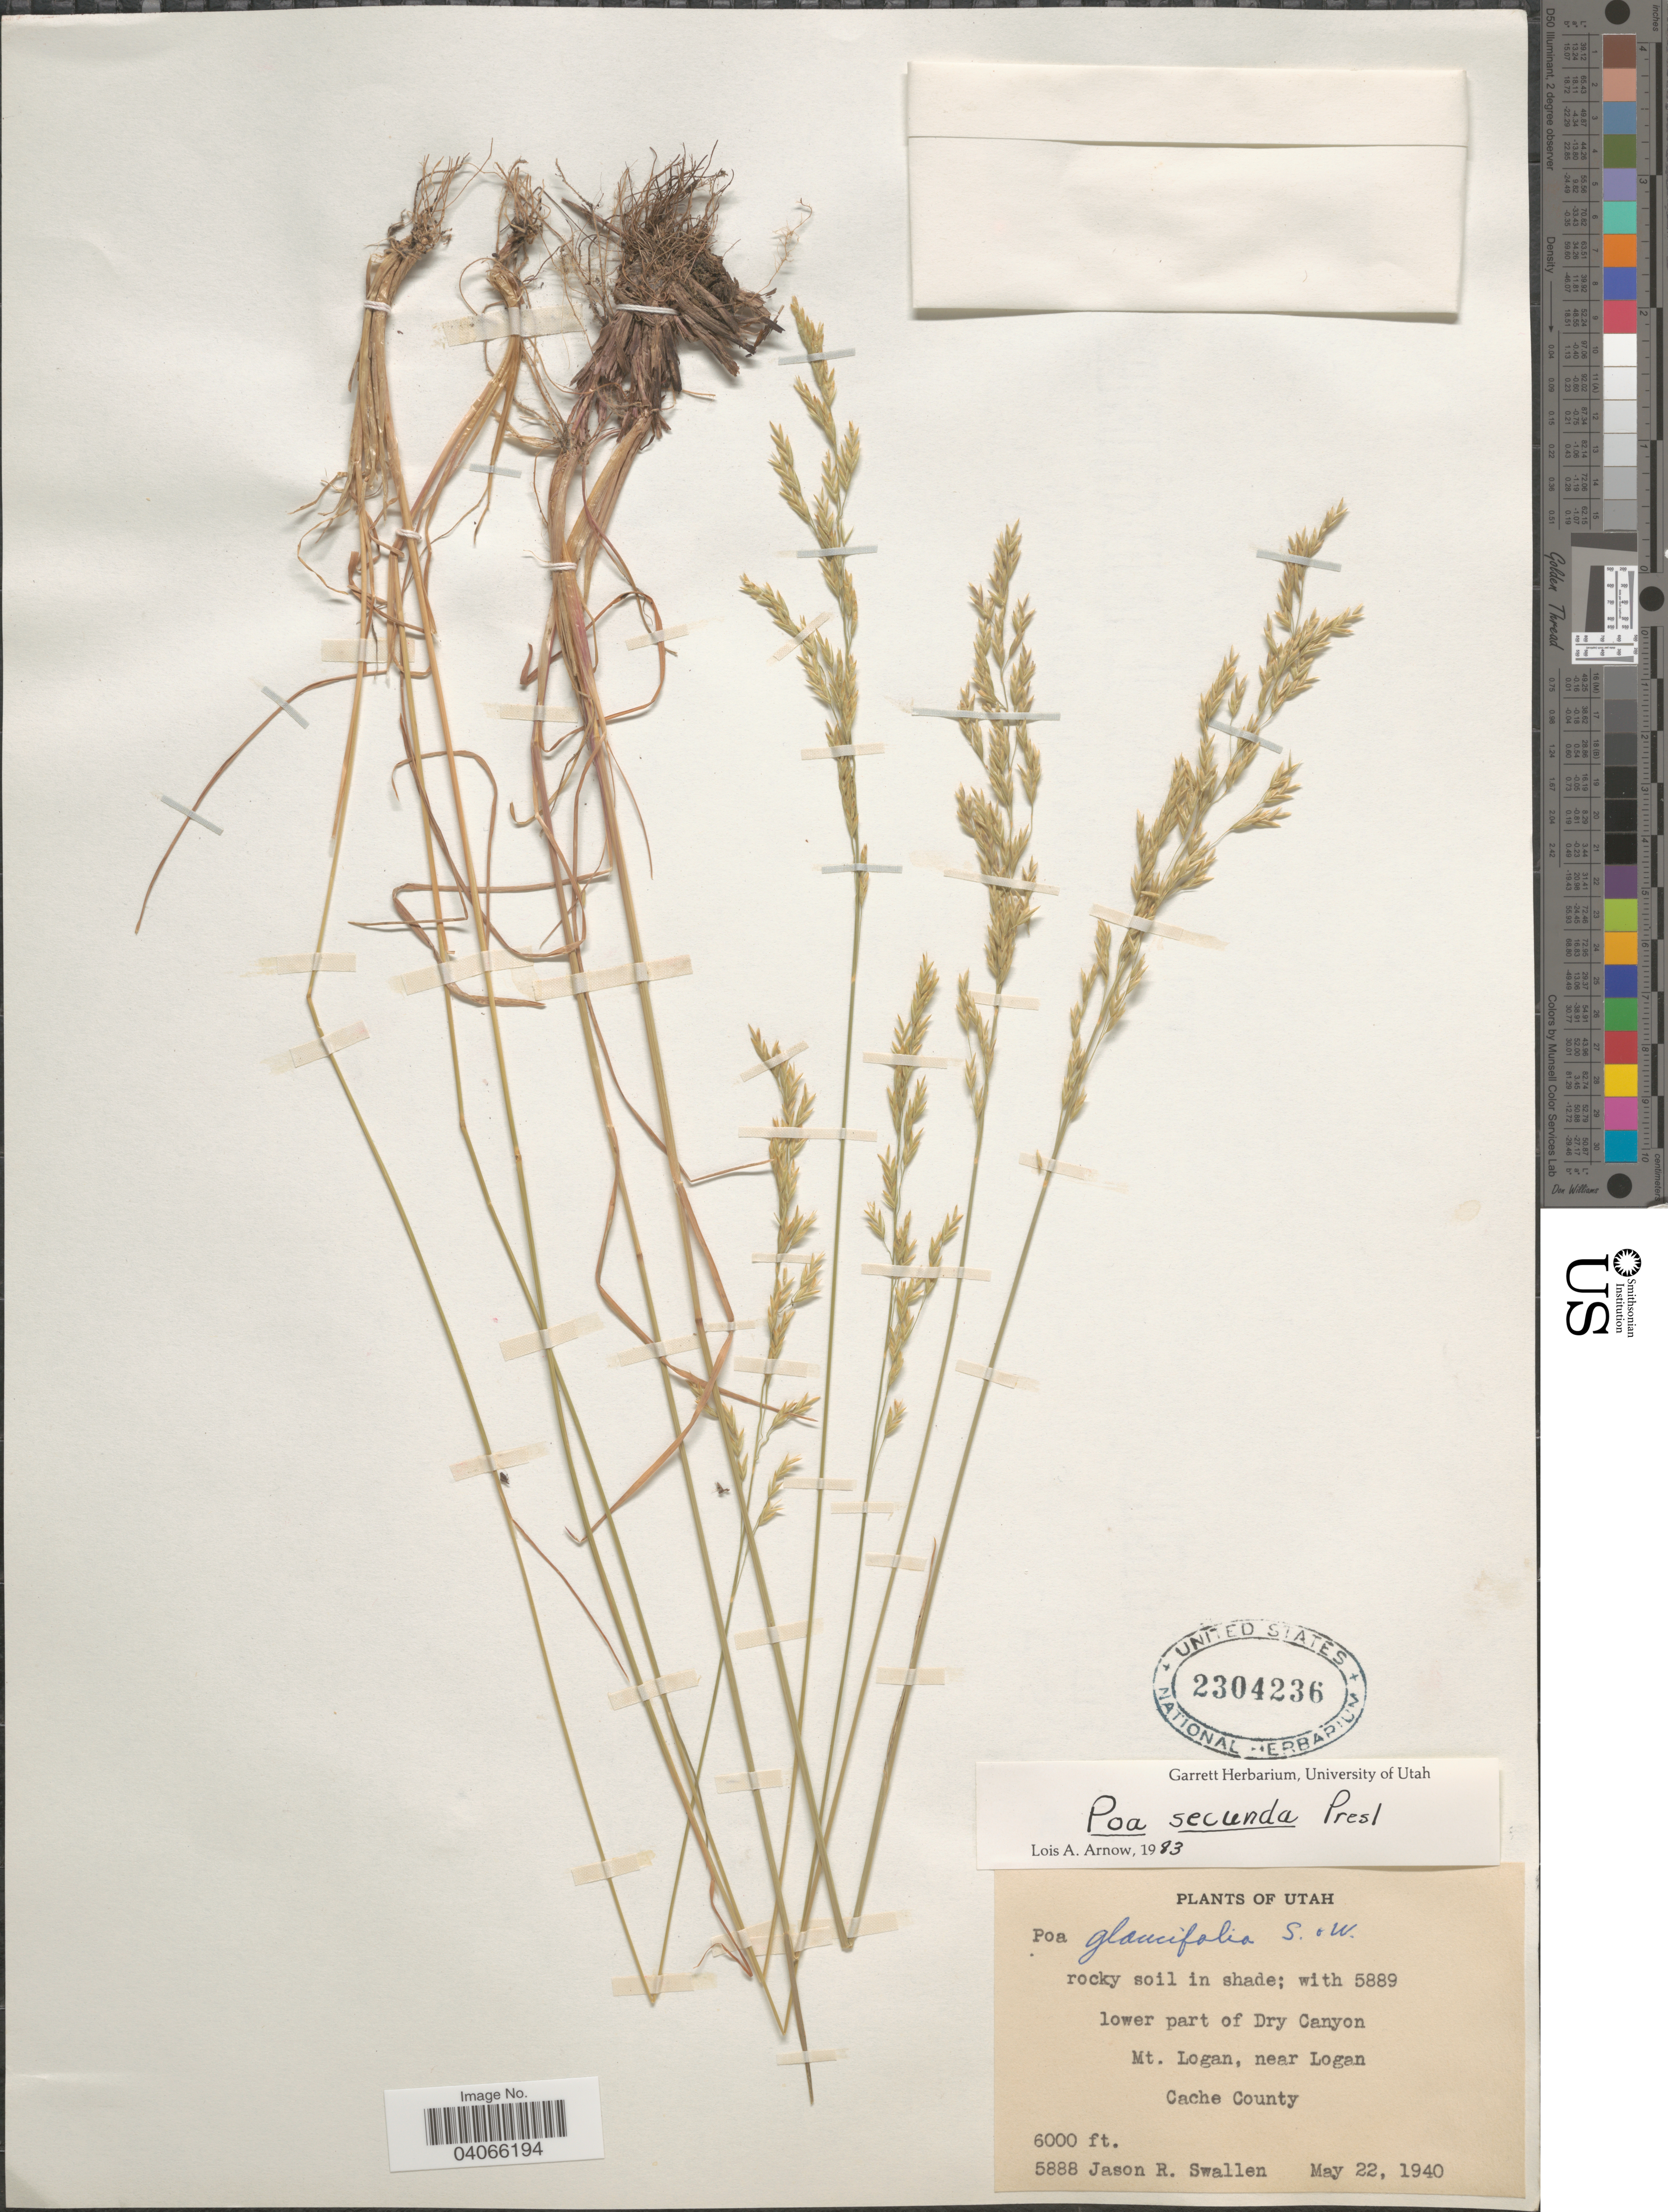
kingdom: Plantae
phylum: Tracheophyta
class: Liliopsida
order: Poales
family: Poaceae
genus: Poa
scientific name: Poa secunda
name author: J. Presl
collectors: J. R. Swallen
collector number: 5888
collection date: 1940-05-22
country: United States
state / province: Utah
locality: Lower part of Dry Canyon, Mt. Logan, near Logan. Cache County.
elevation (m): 1829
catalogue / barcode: US 2304236